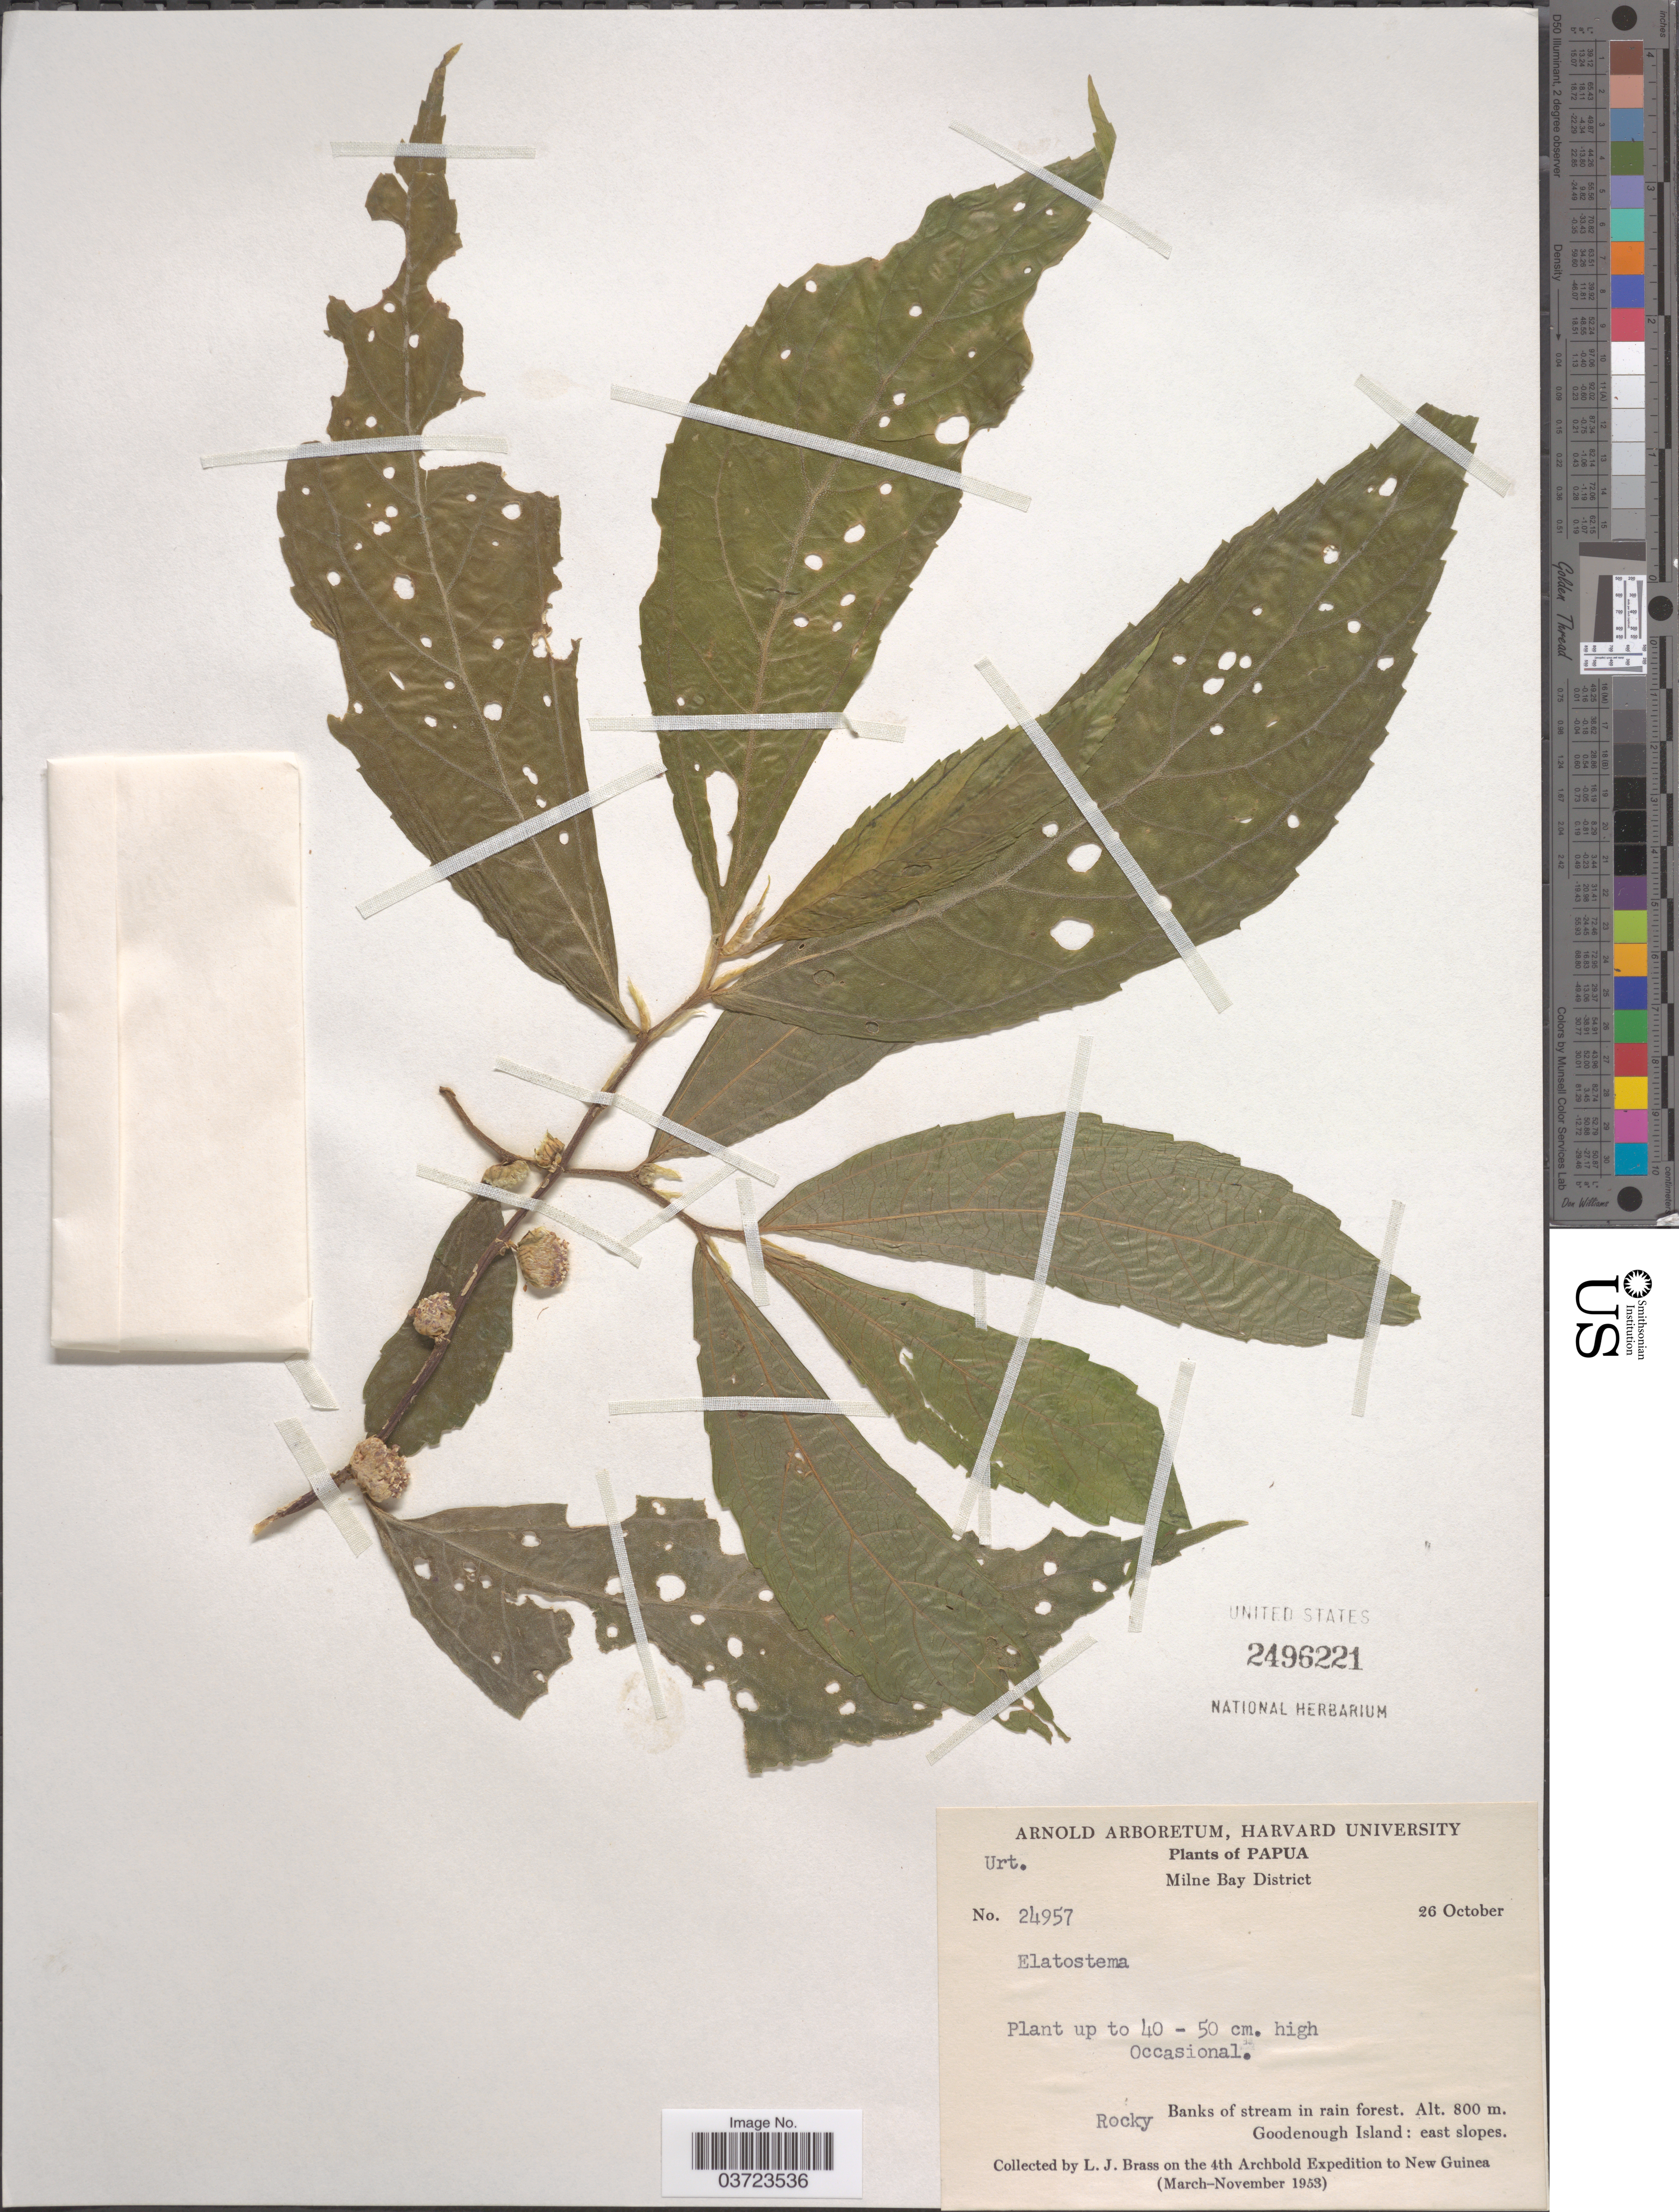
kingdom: Plantae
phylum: Tracheophyta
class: Magnoliopsida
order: Rosales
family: Urticaceae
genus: Elatostema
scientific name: Elatostema sp.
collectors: L. J. Brass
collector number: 24957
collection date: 1953-10-26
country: Papua New Guinea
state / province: Milne Bay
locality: Papua. Milne Bay District. Goodenough Island. New Guinea.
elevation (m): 800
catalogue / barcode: US 2496221